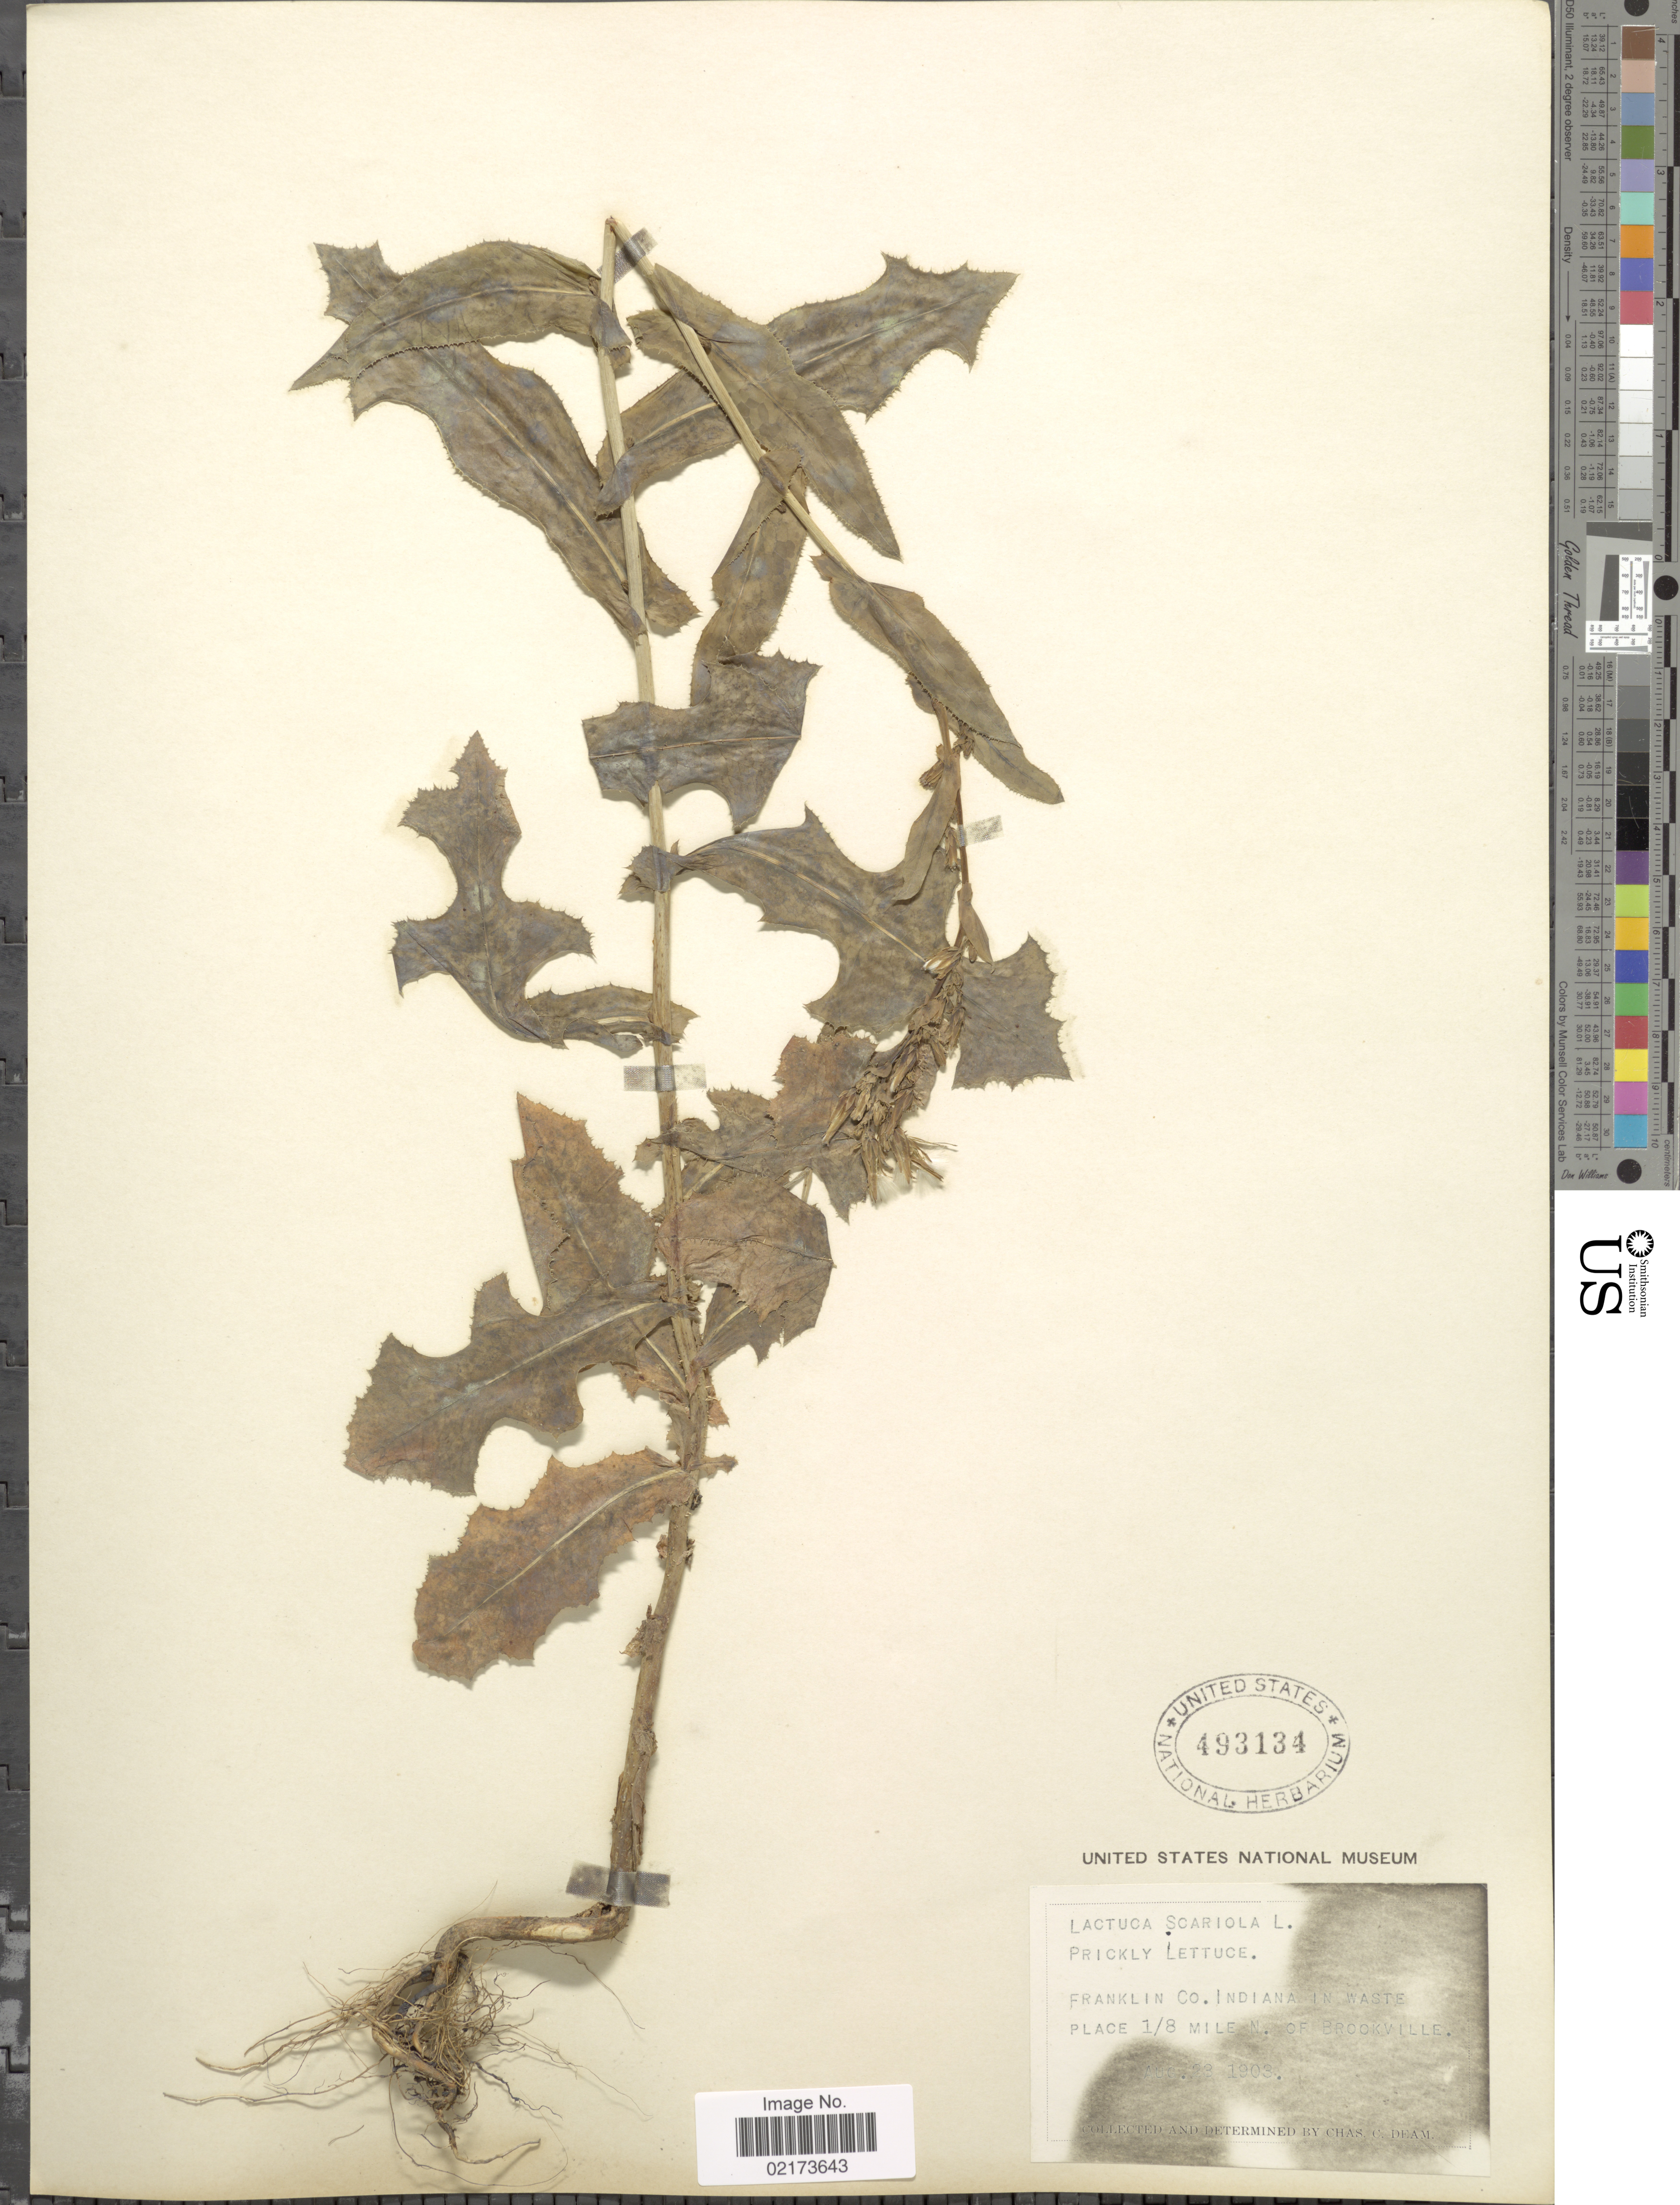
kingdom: Plantae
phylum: Tracheophyta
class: Magnoliopsida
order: Asterales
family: Asteraceae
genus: Lactuca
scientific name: Lactuca serriola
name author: L.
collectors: C. C. Deam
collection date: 1903-08-23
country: United States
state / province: Indiana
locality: Franklin Co., 1/8 mile N. of Brookville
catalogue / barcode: US 493134